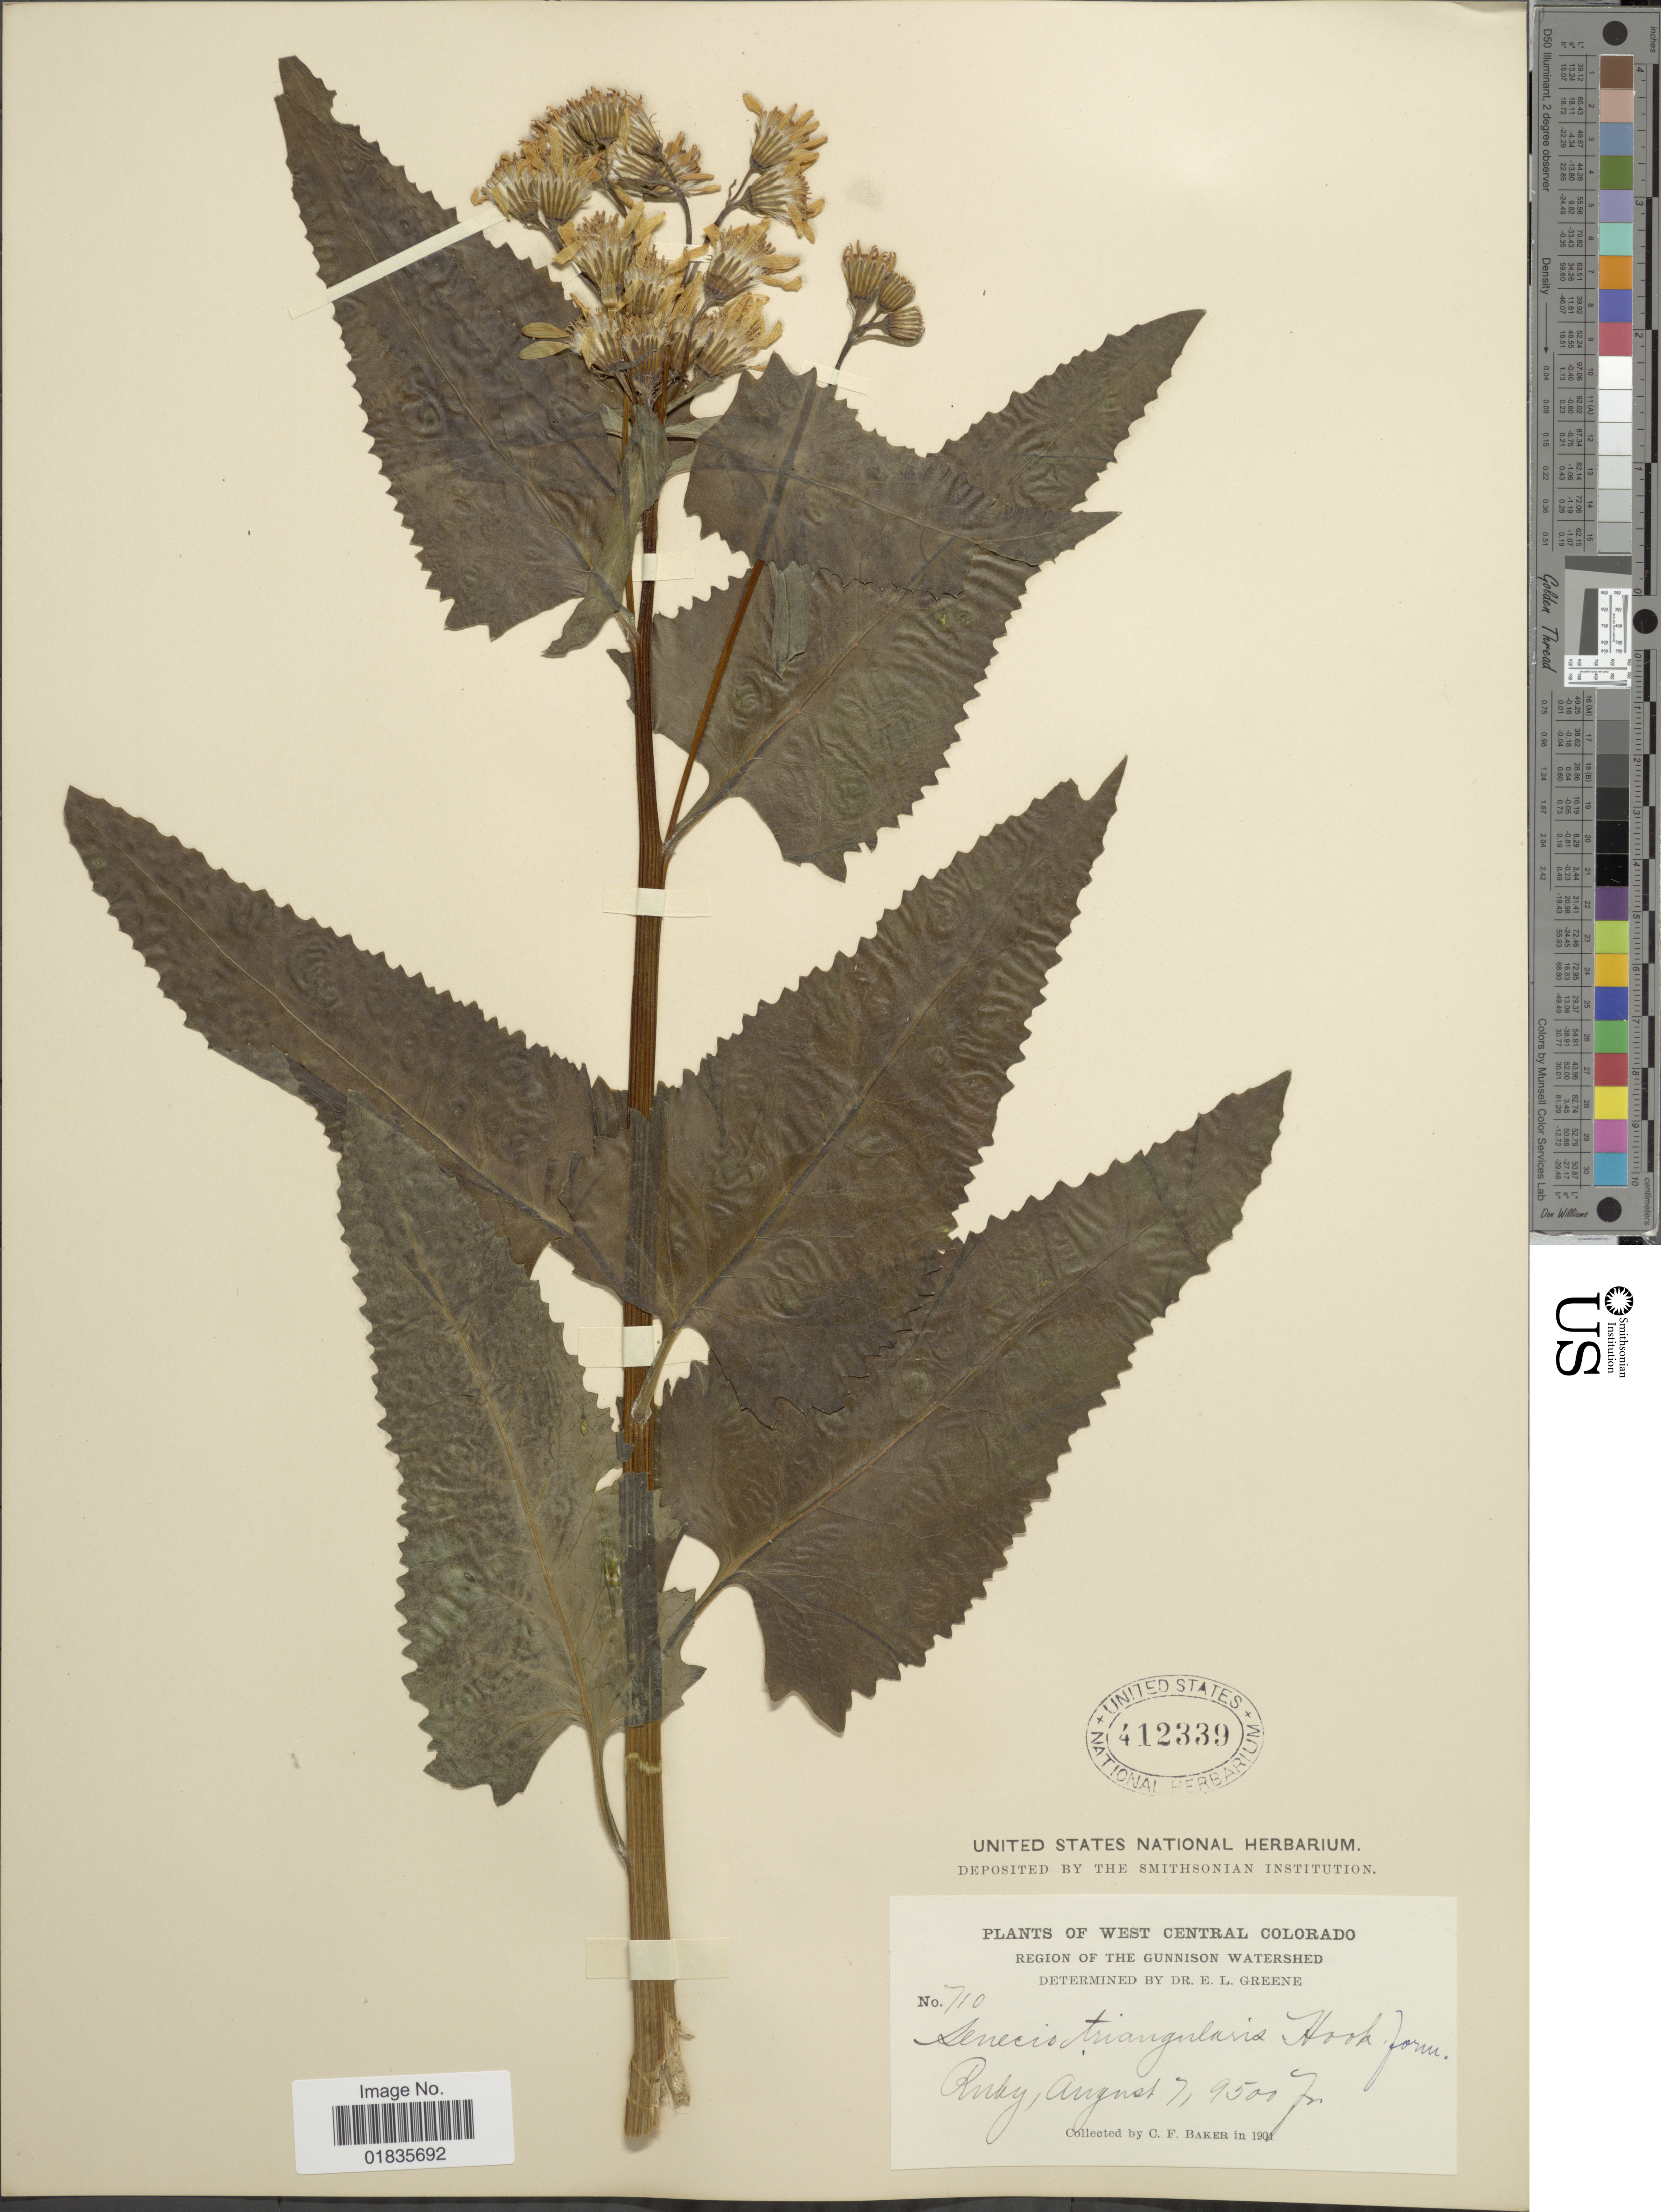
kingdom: Plantae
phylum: Tracheophyta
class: Magnoliopsida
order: Asterales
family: Asteraceae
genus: Senecio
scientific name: Senecio tricephalus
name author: Klatt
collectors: C. F. Baker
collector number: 710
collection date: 1901-08-07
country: United States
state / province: Colorado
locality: West Central Colorado, Region of the Gunnison Watershed, Ruby.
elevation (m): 2896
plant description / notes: Corrected "Ruky" to "Ruby."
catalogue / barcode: US 412339